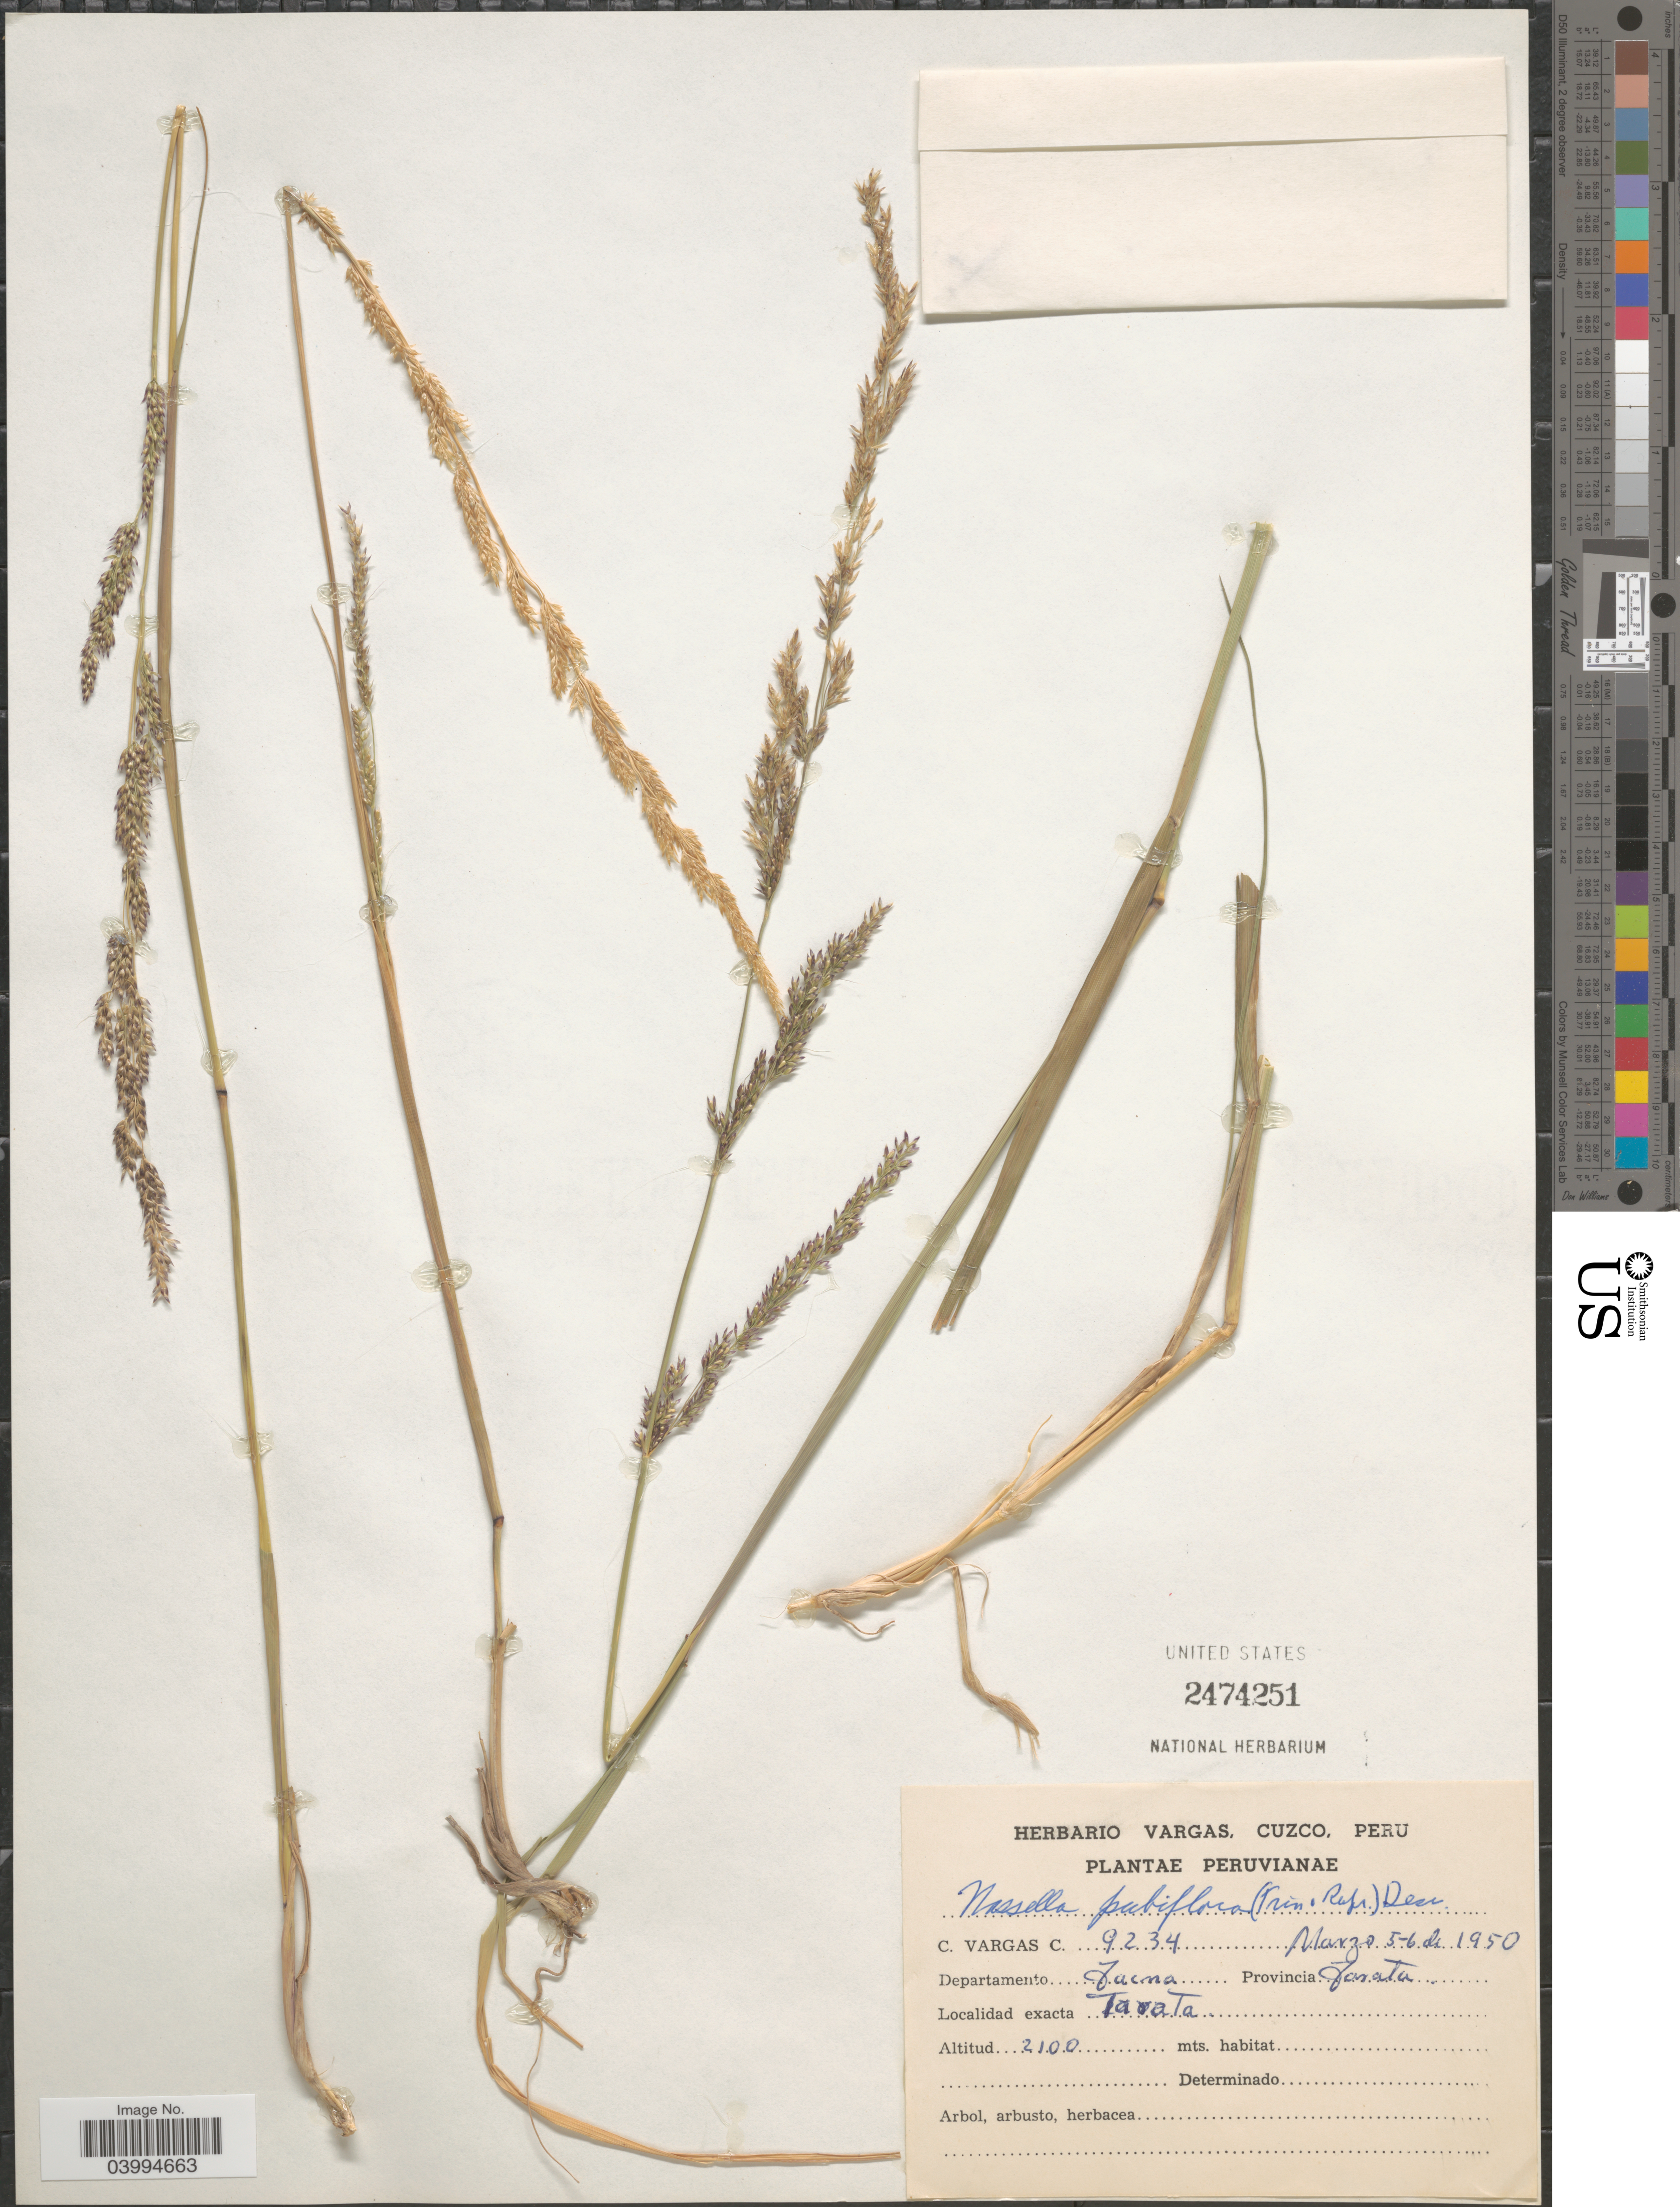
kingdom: Plantae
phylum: Tracheophyta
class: Liliopsida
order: Poales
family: Poaceae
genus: Nassella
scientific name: Nassella pubiflora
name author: (Trin. & Rupr.) É. Desv.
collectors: C. Vargas Calderón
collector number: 9234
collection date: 1950-03-05/1950-03-06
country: Peru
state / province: Tacna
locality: Departamento Tacna. Provincia Tarata. Tarata.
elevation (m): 2100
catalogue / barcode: US 2474251